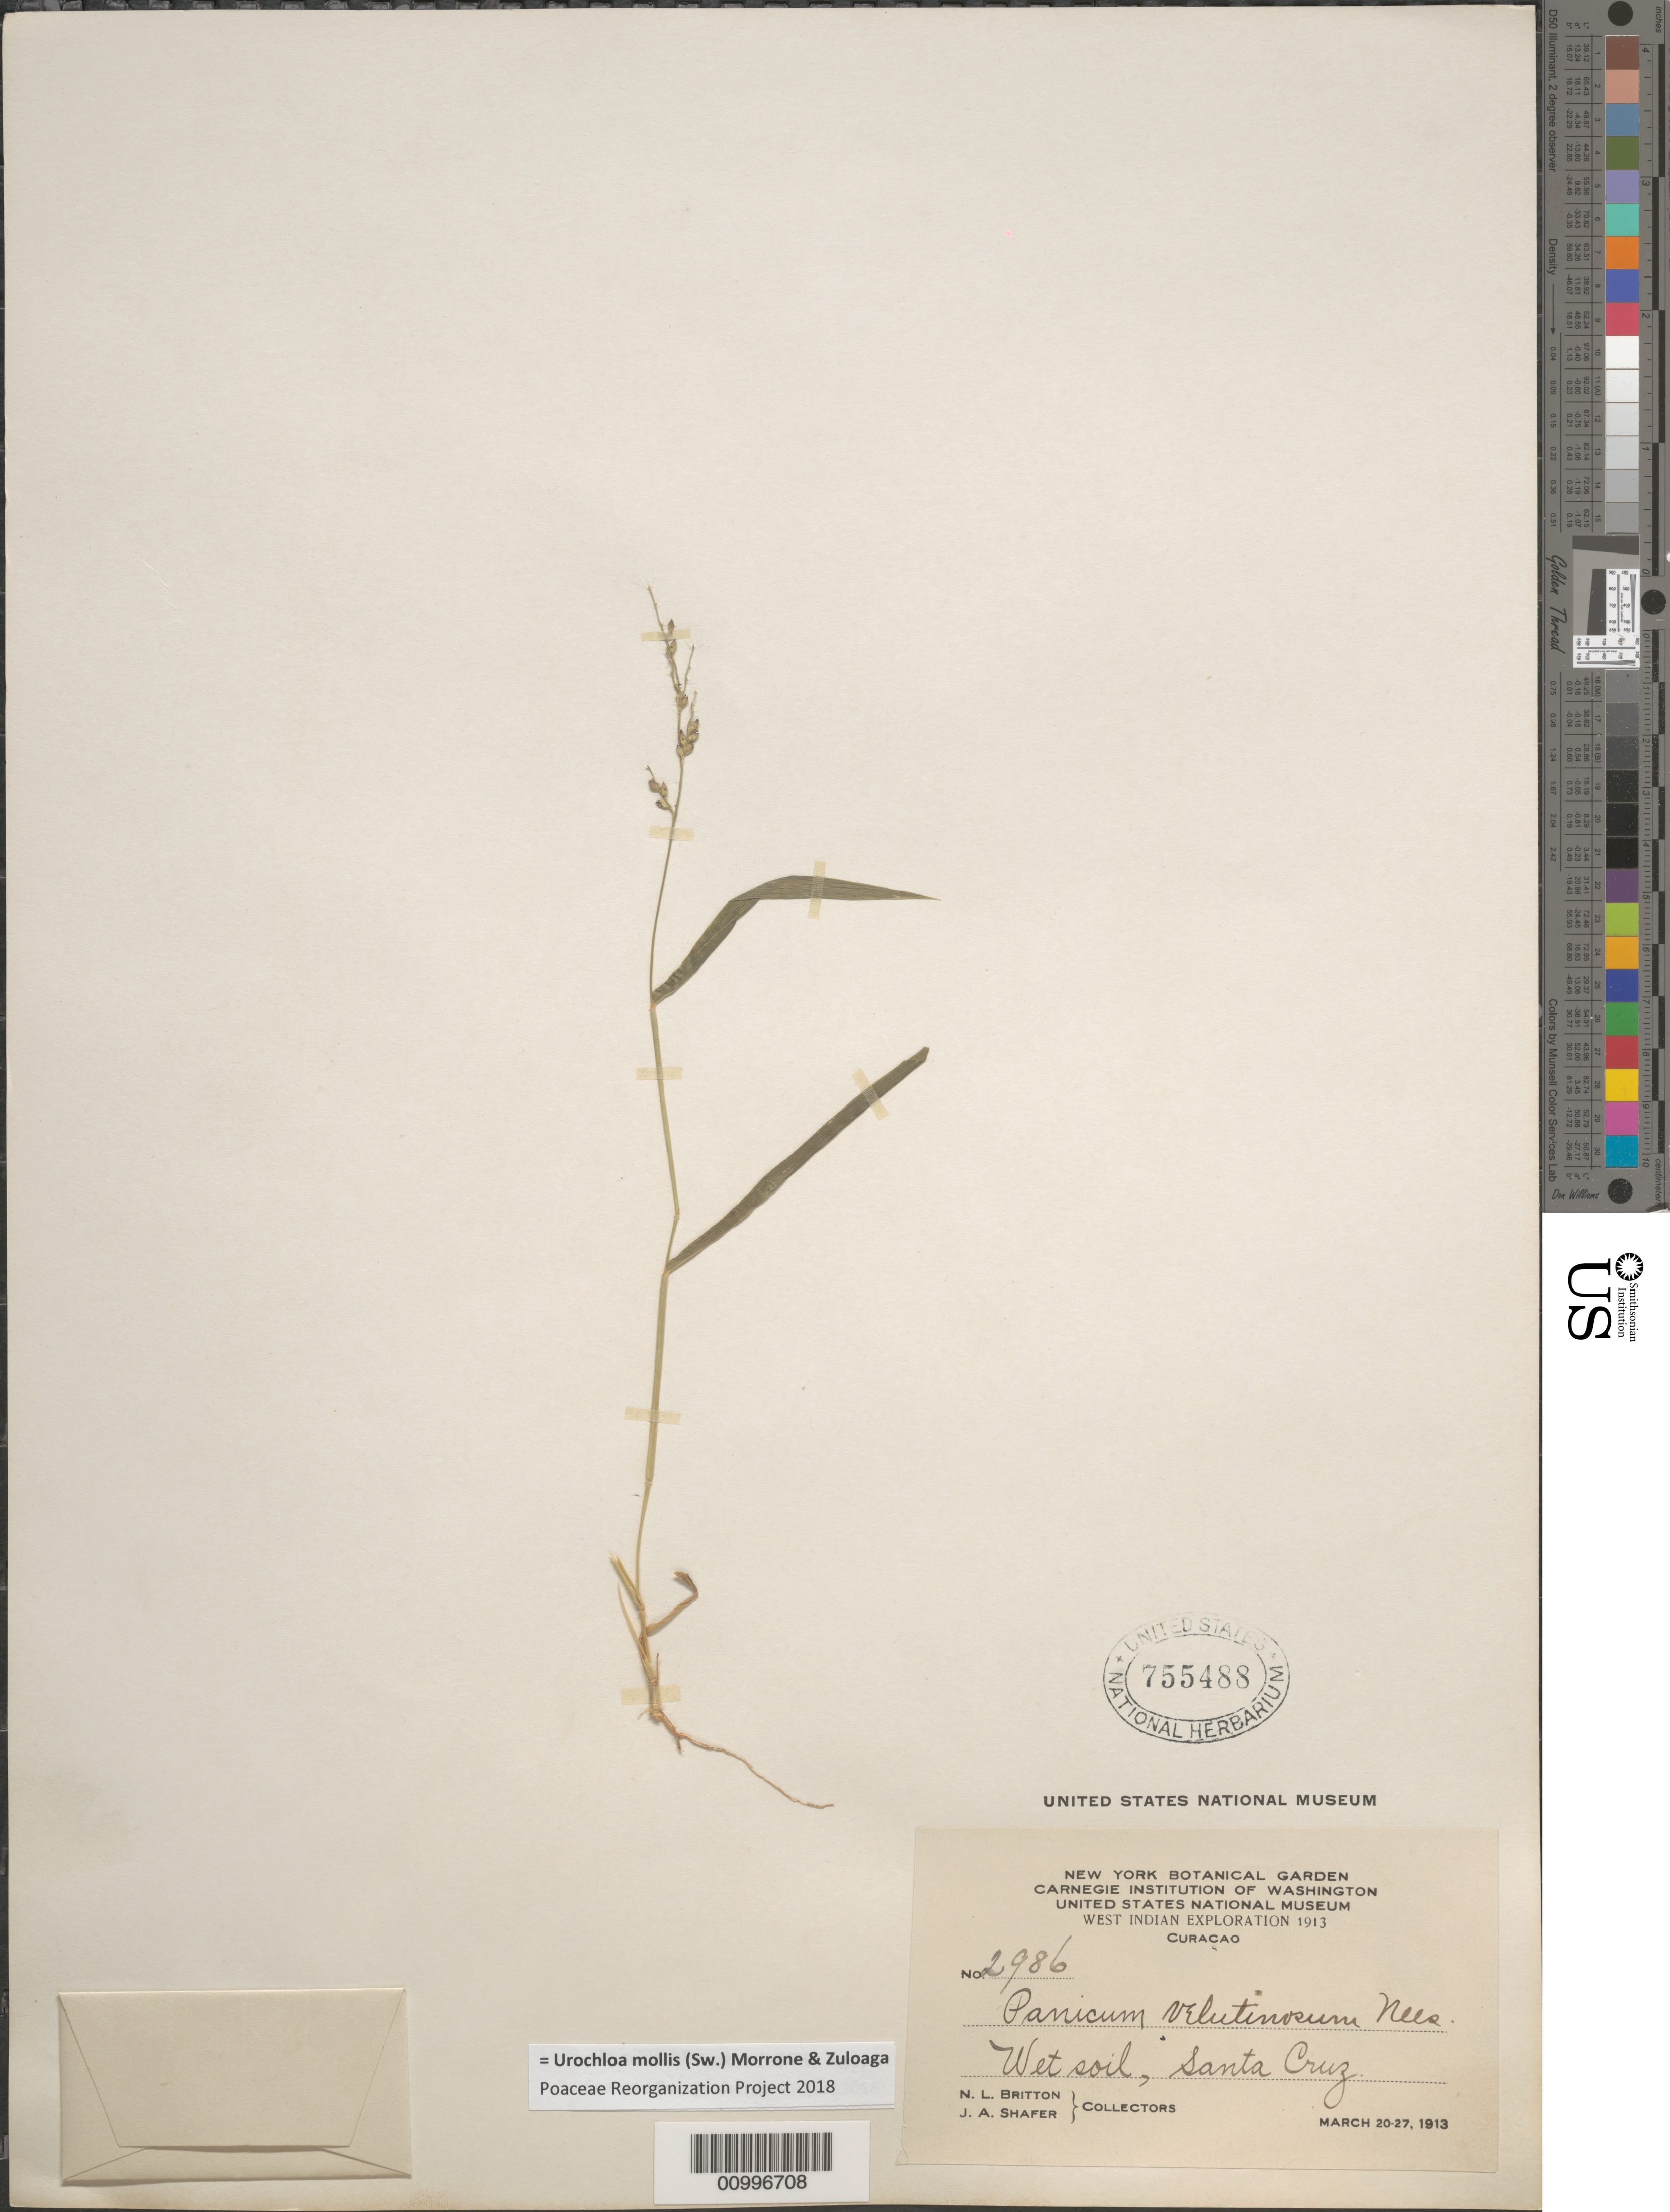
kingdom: Plantae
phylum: Tracheophyta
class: Liliopsida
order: Poales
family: Poaceae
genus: Brachiaria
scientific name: Brachiaria mollis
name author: (Sw.) Parodi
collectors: N. Britton & J. A. Shafer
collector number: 2986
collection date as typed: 20 Mar 1913 to 27 Mar 1913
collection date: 1913-03-20/1913-03-27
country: Curaçao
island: Curaçao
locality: Santa Cruz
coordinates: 0 N, 0 E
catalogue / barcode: US 755488